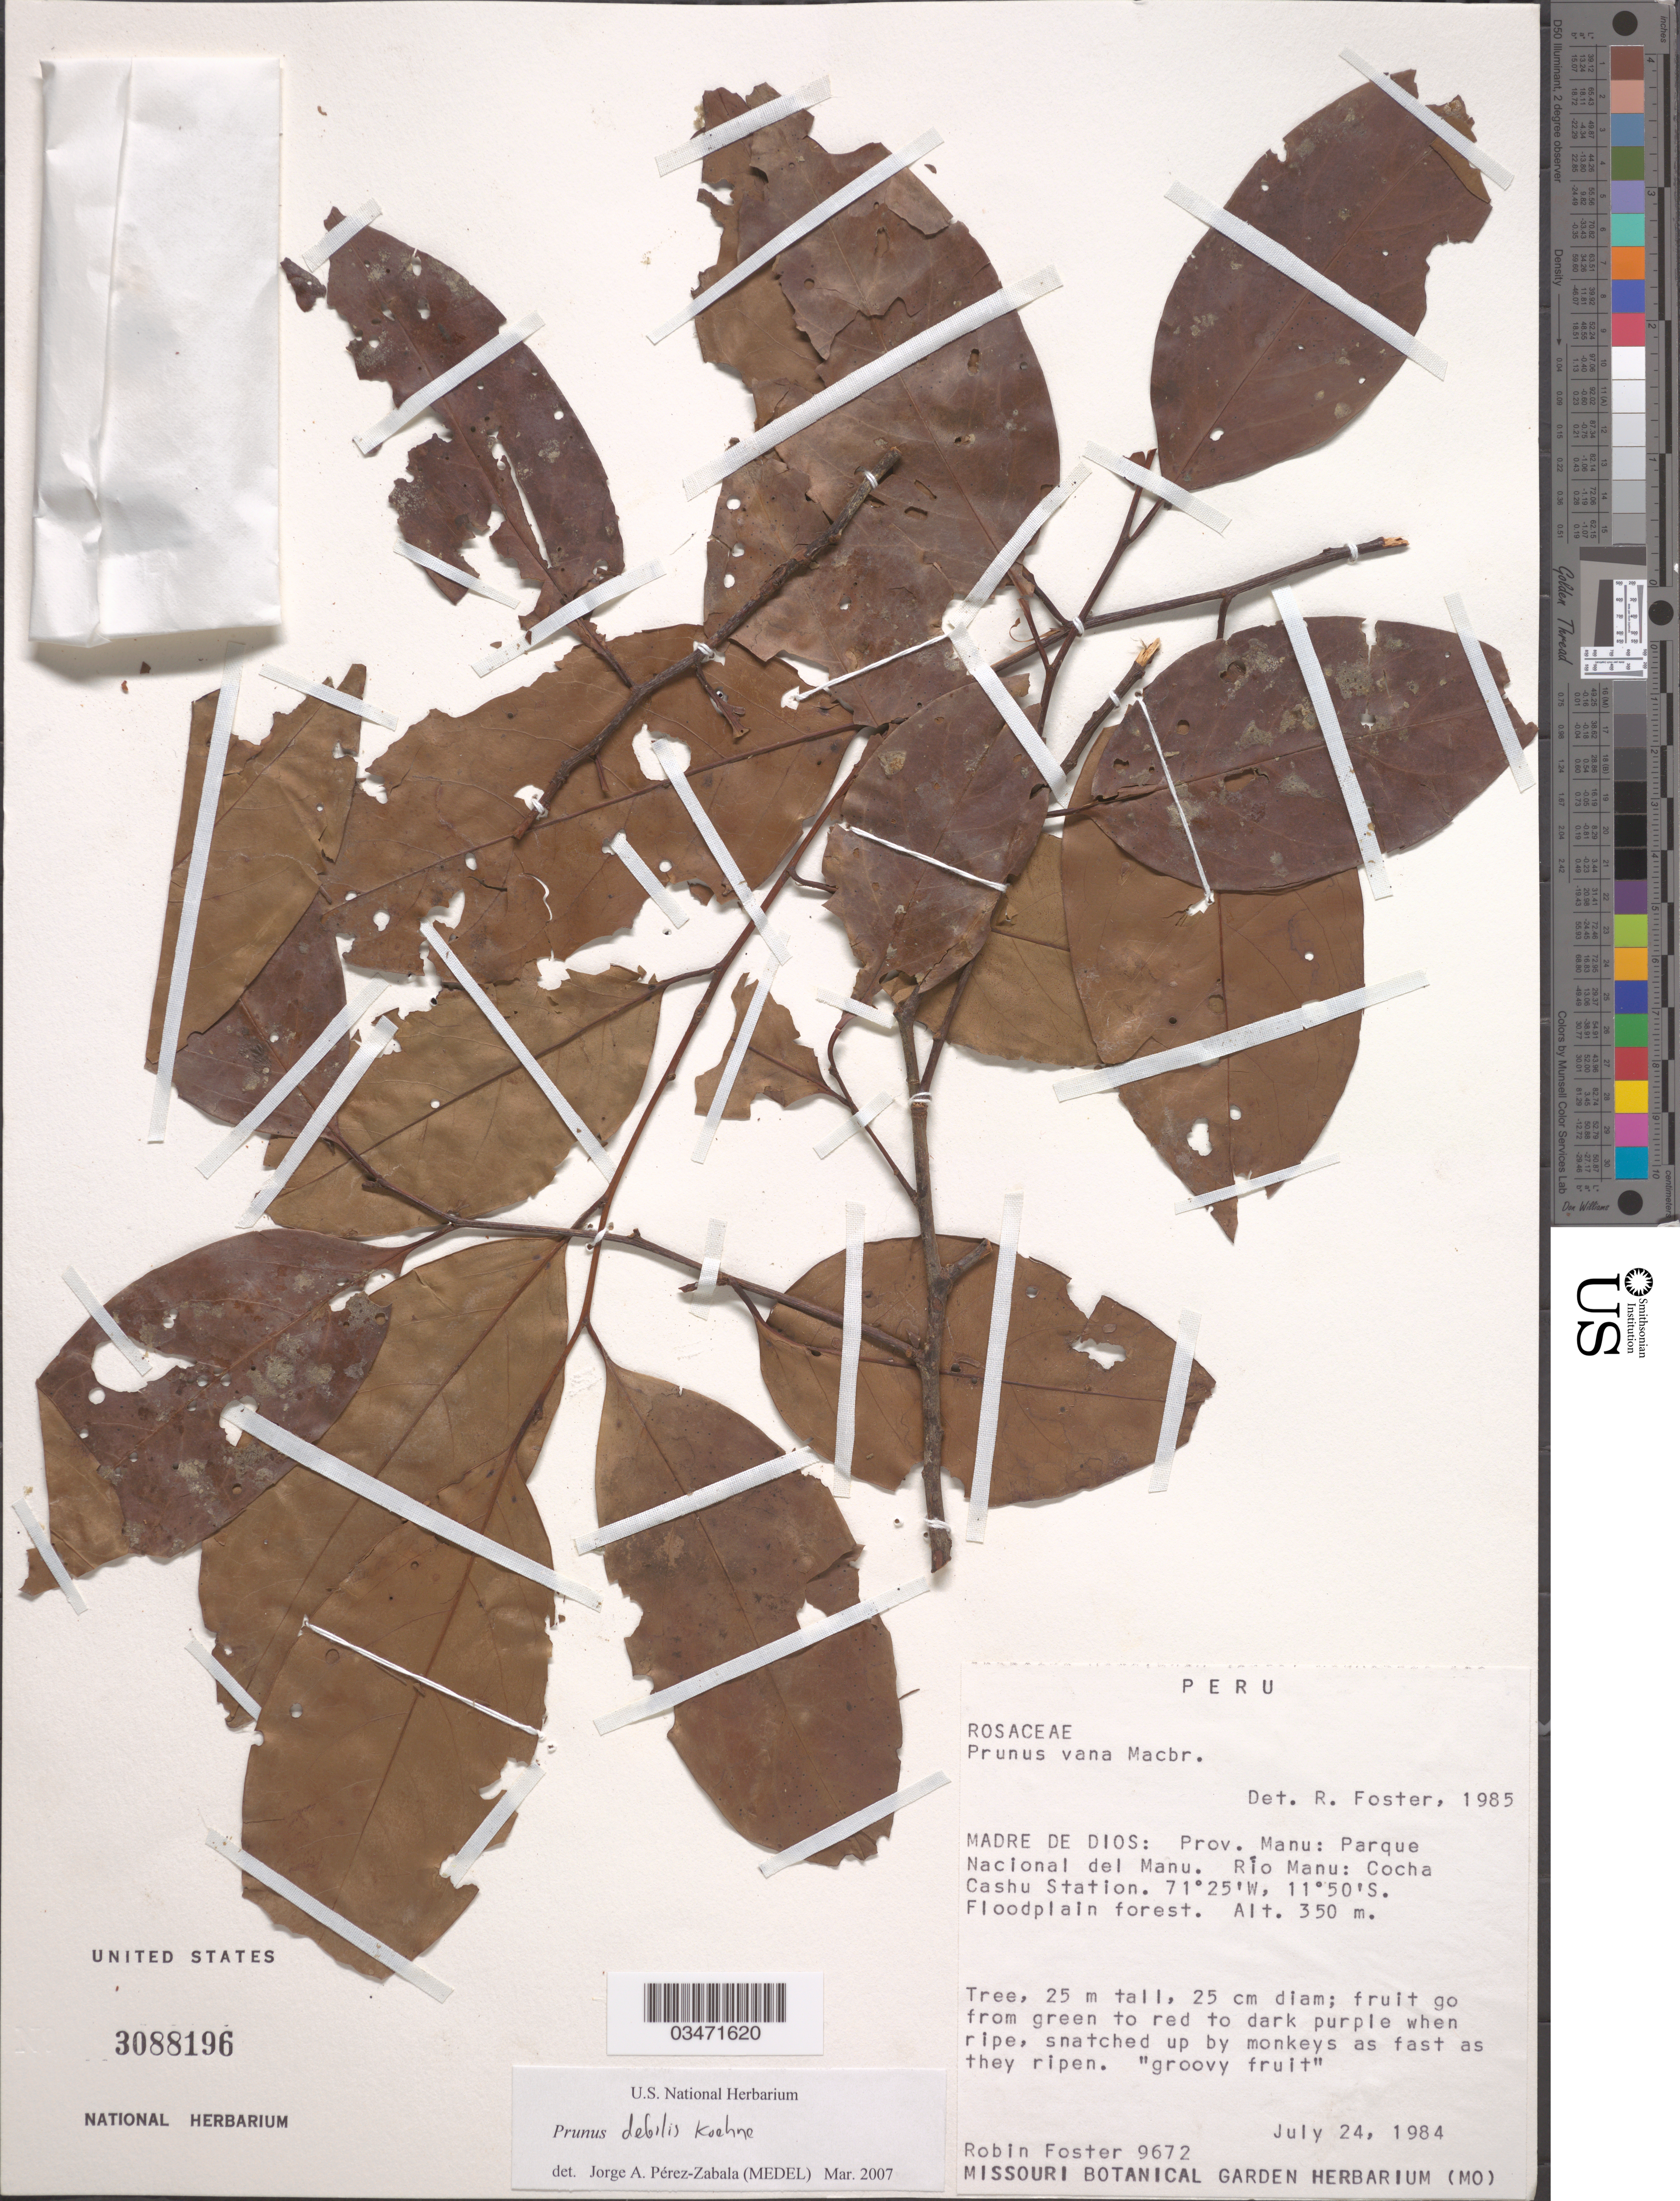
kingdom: Plantae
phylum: Tracheophyta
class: Magnoliopsida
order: Rosales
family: Rosaceae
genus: Prunus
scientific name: Prunus debilis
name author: Koehne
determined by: Pérez-Zabala, Jorge A.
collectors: R. B. Foster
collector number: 9672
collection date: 1984-07-24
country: Peru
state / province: Madre de Dios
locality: Prov. Manu: Parque Nacional del Manu. Río Manu: Cocha Cashu Station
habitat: Floodplain forest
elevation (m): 350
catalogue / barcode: US 3088196